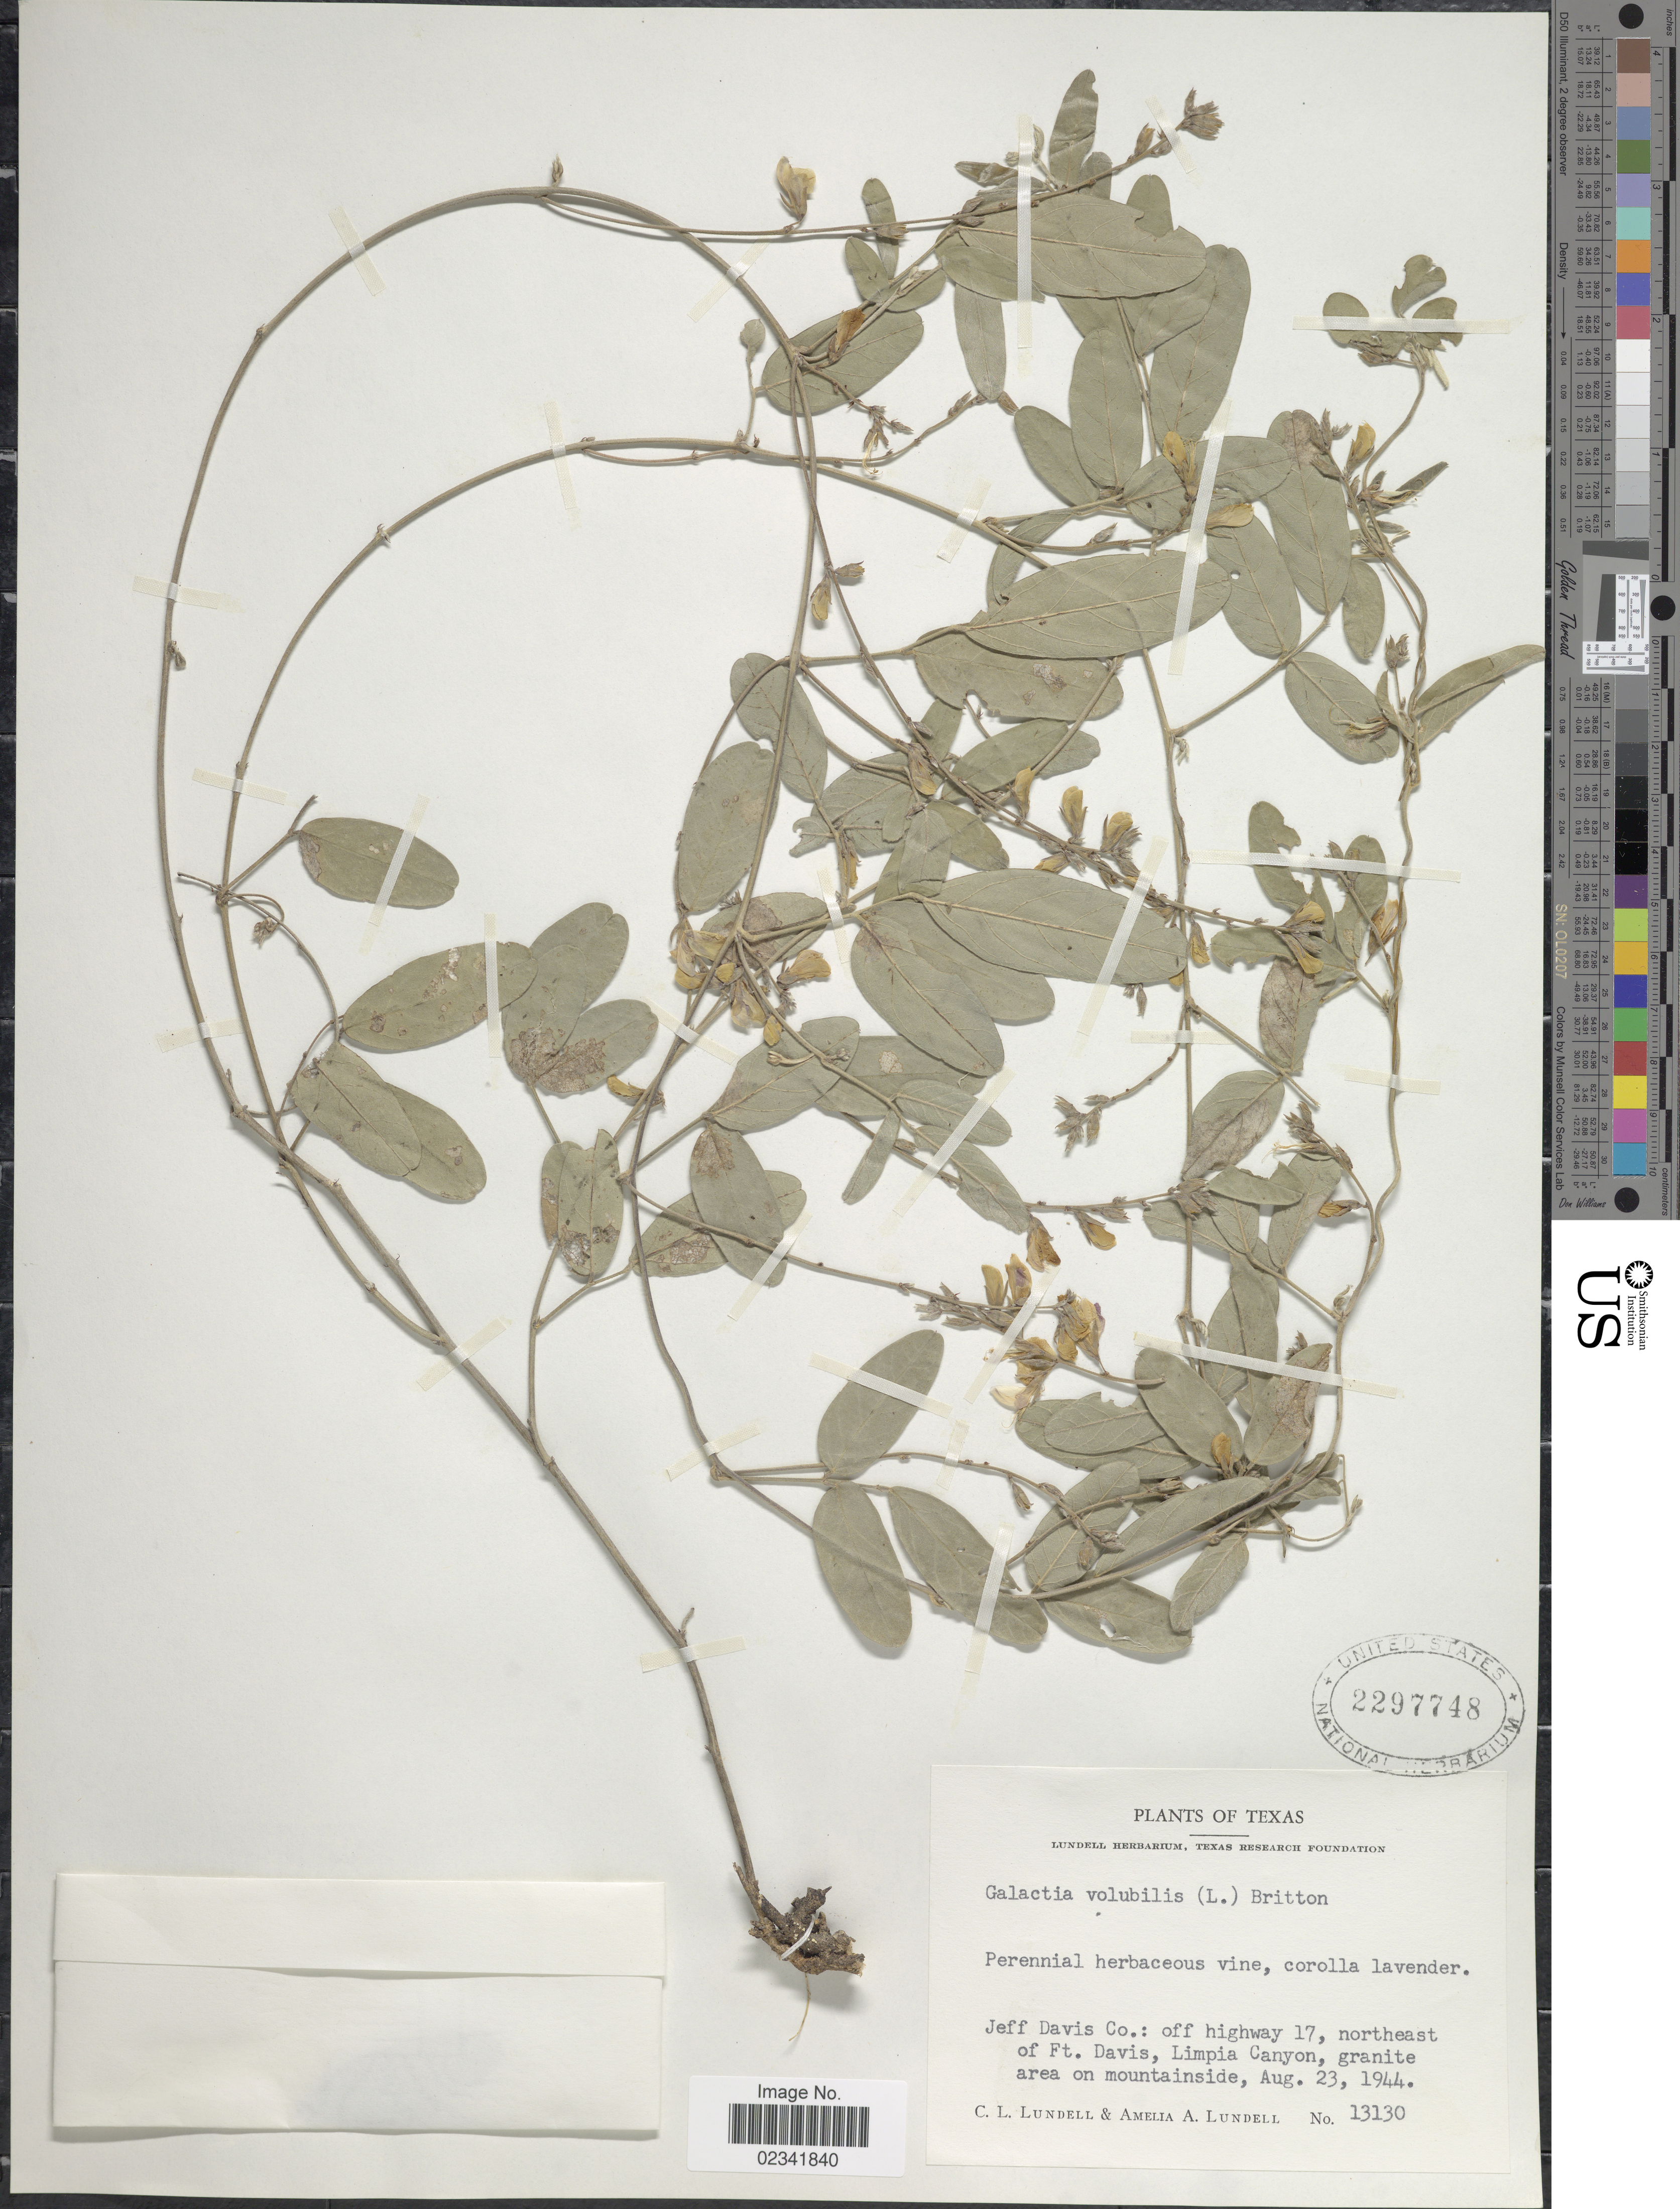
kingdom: Plantae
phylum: Tracheophyta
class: Magnoliopsida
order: Fabales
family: Fabaceae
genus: Galactia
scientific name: Galactia volubilis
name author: (L.) Britton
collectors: C. L. Lundell & A. A. Lundell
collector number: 13130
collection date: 1944-08-23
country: United States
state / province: Texas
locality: Jeff Davis Co.,: off highway 17, northeast of Mt. Davis, Limpia Canyon, granite area on mountainside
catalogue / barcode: US 2297748